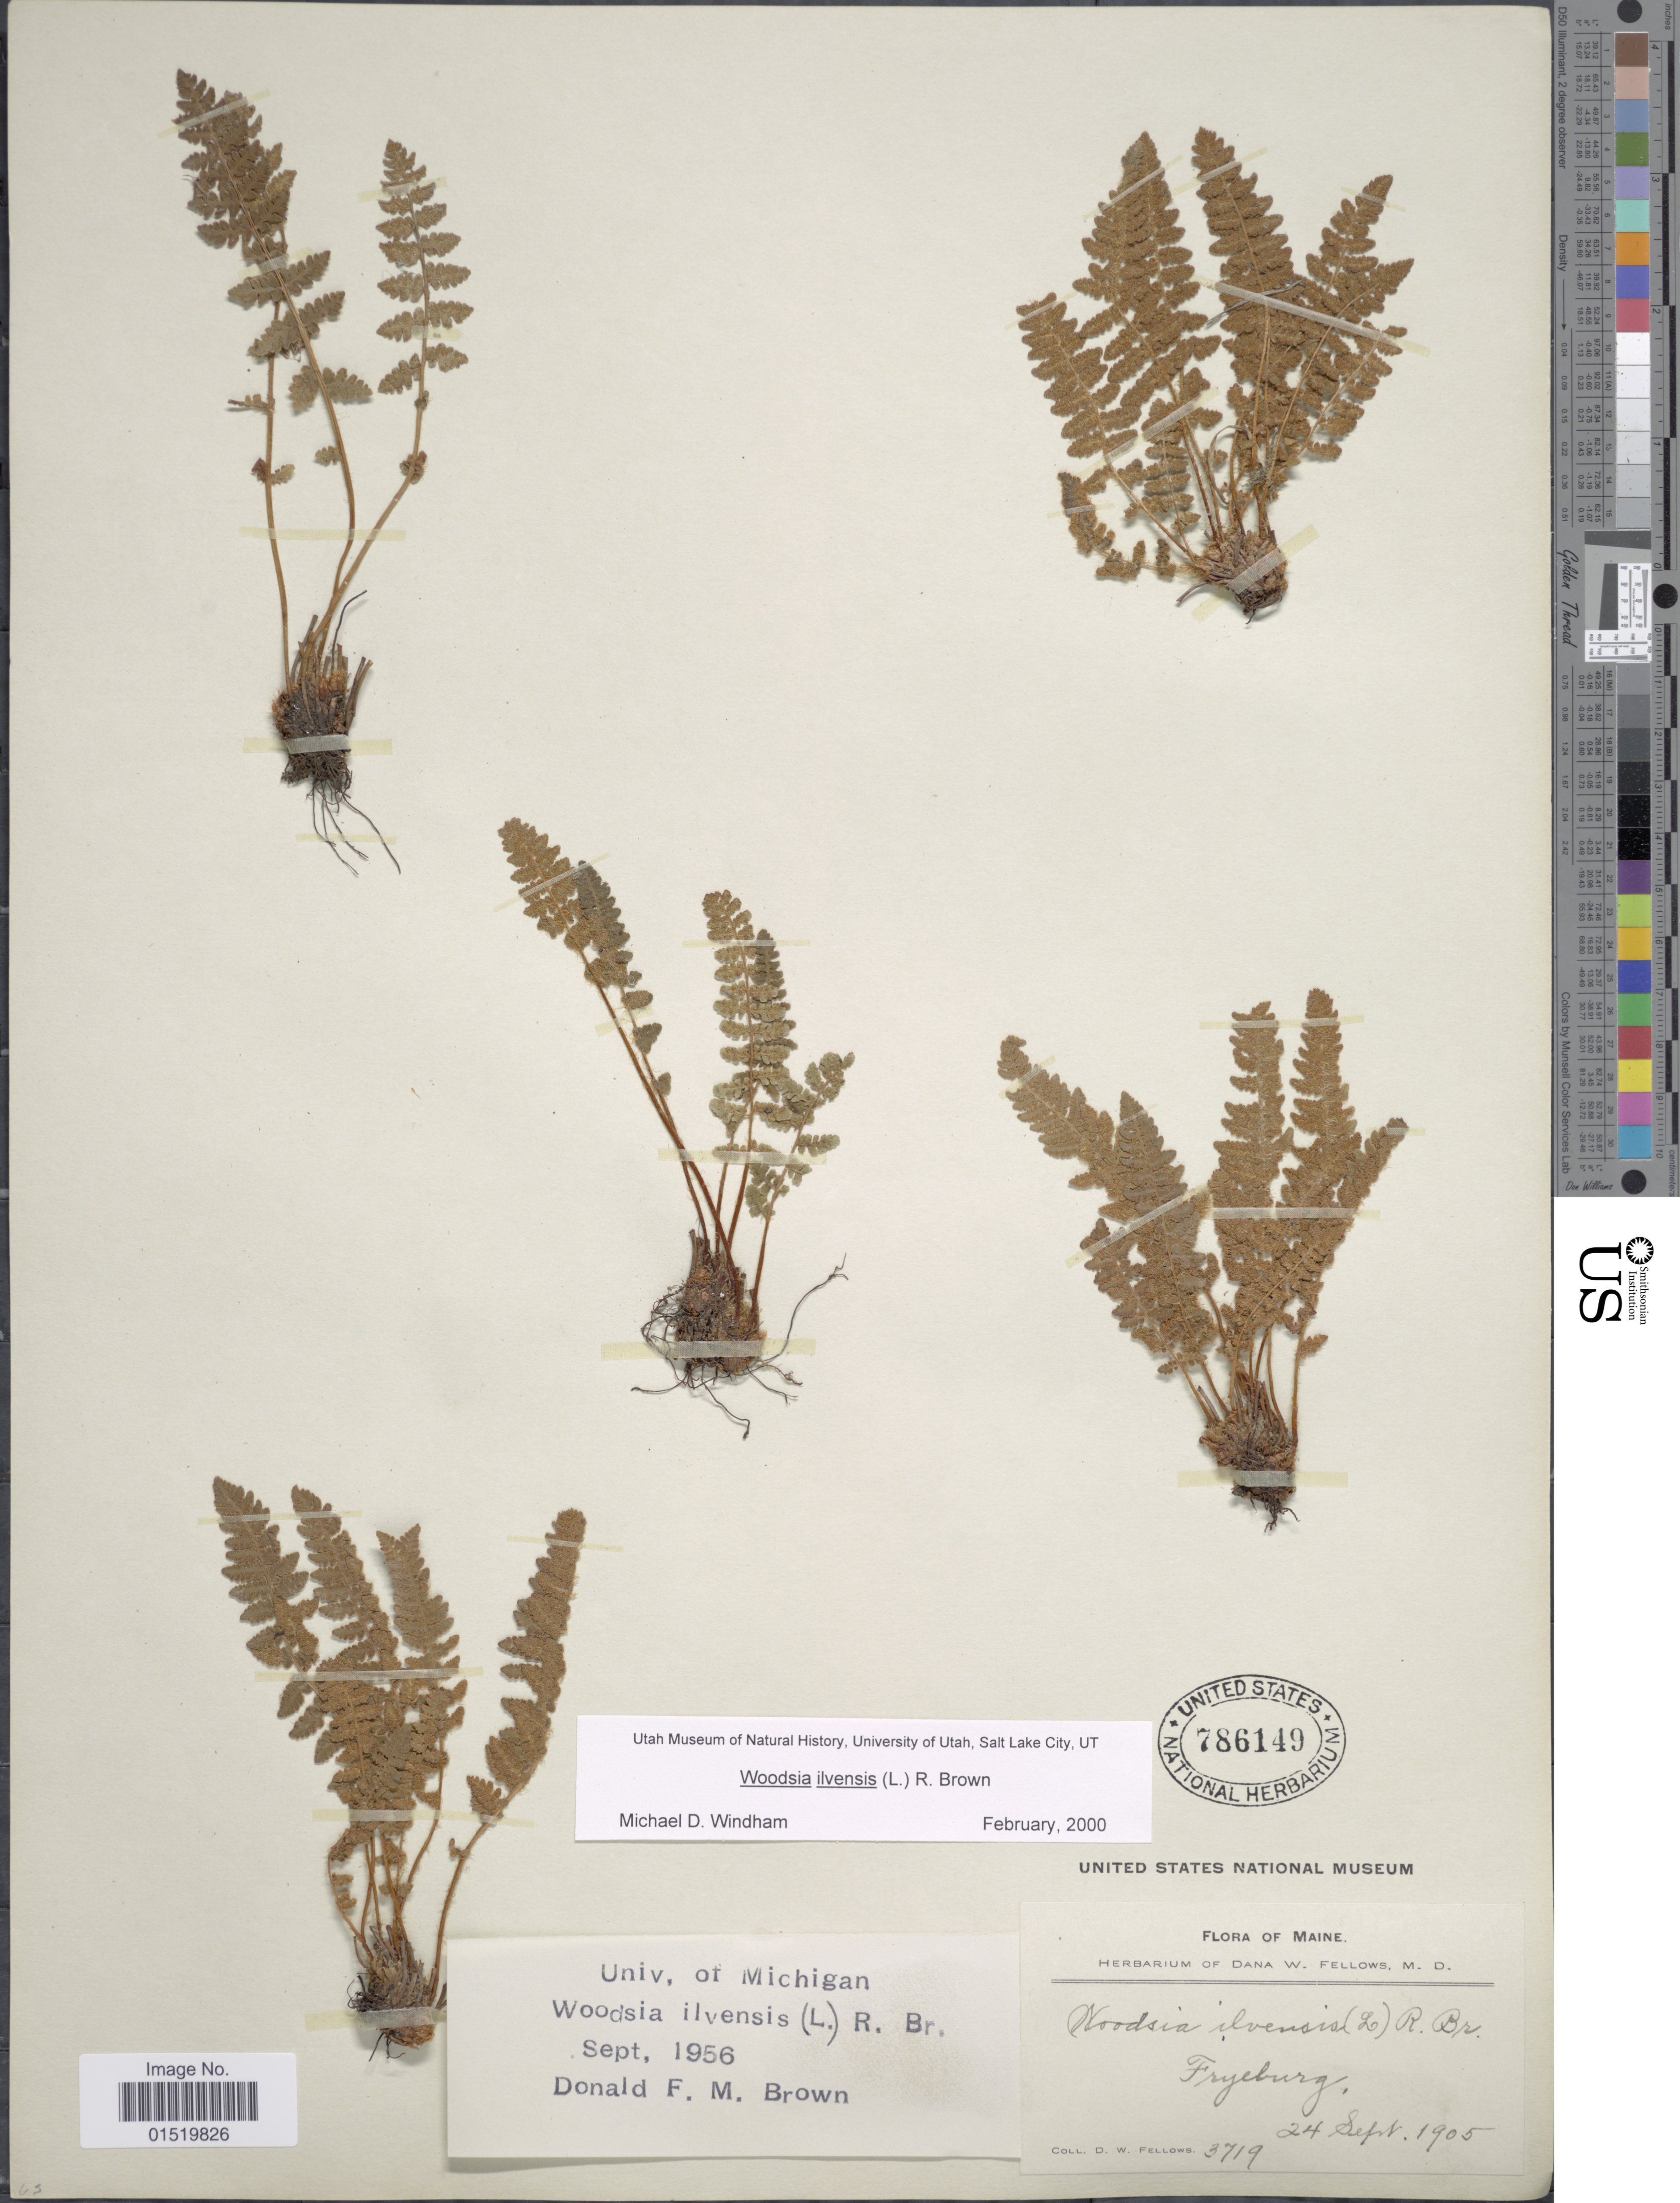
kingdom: Plantae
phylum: Tracheophyta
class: Polypodiopsida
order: Polypodiales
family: Woodsiaceae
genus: Woodsia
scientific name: Woodsia ilvensis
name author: (L.) R. Br.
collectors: D. W. Fellows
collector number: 3719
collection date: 1905-09-24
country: United States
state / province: Maine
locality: Fryeburg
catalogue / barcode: US 786149